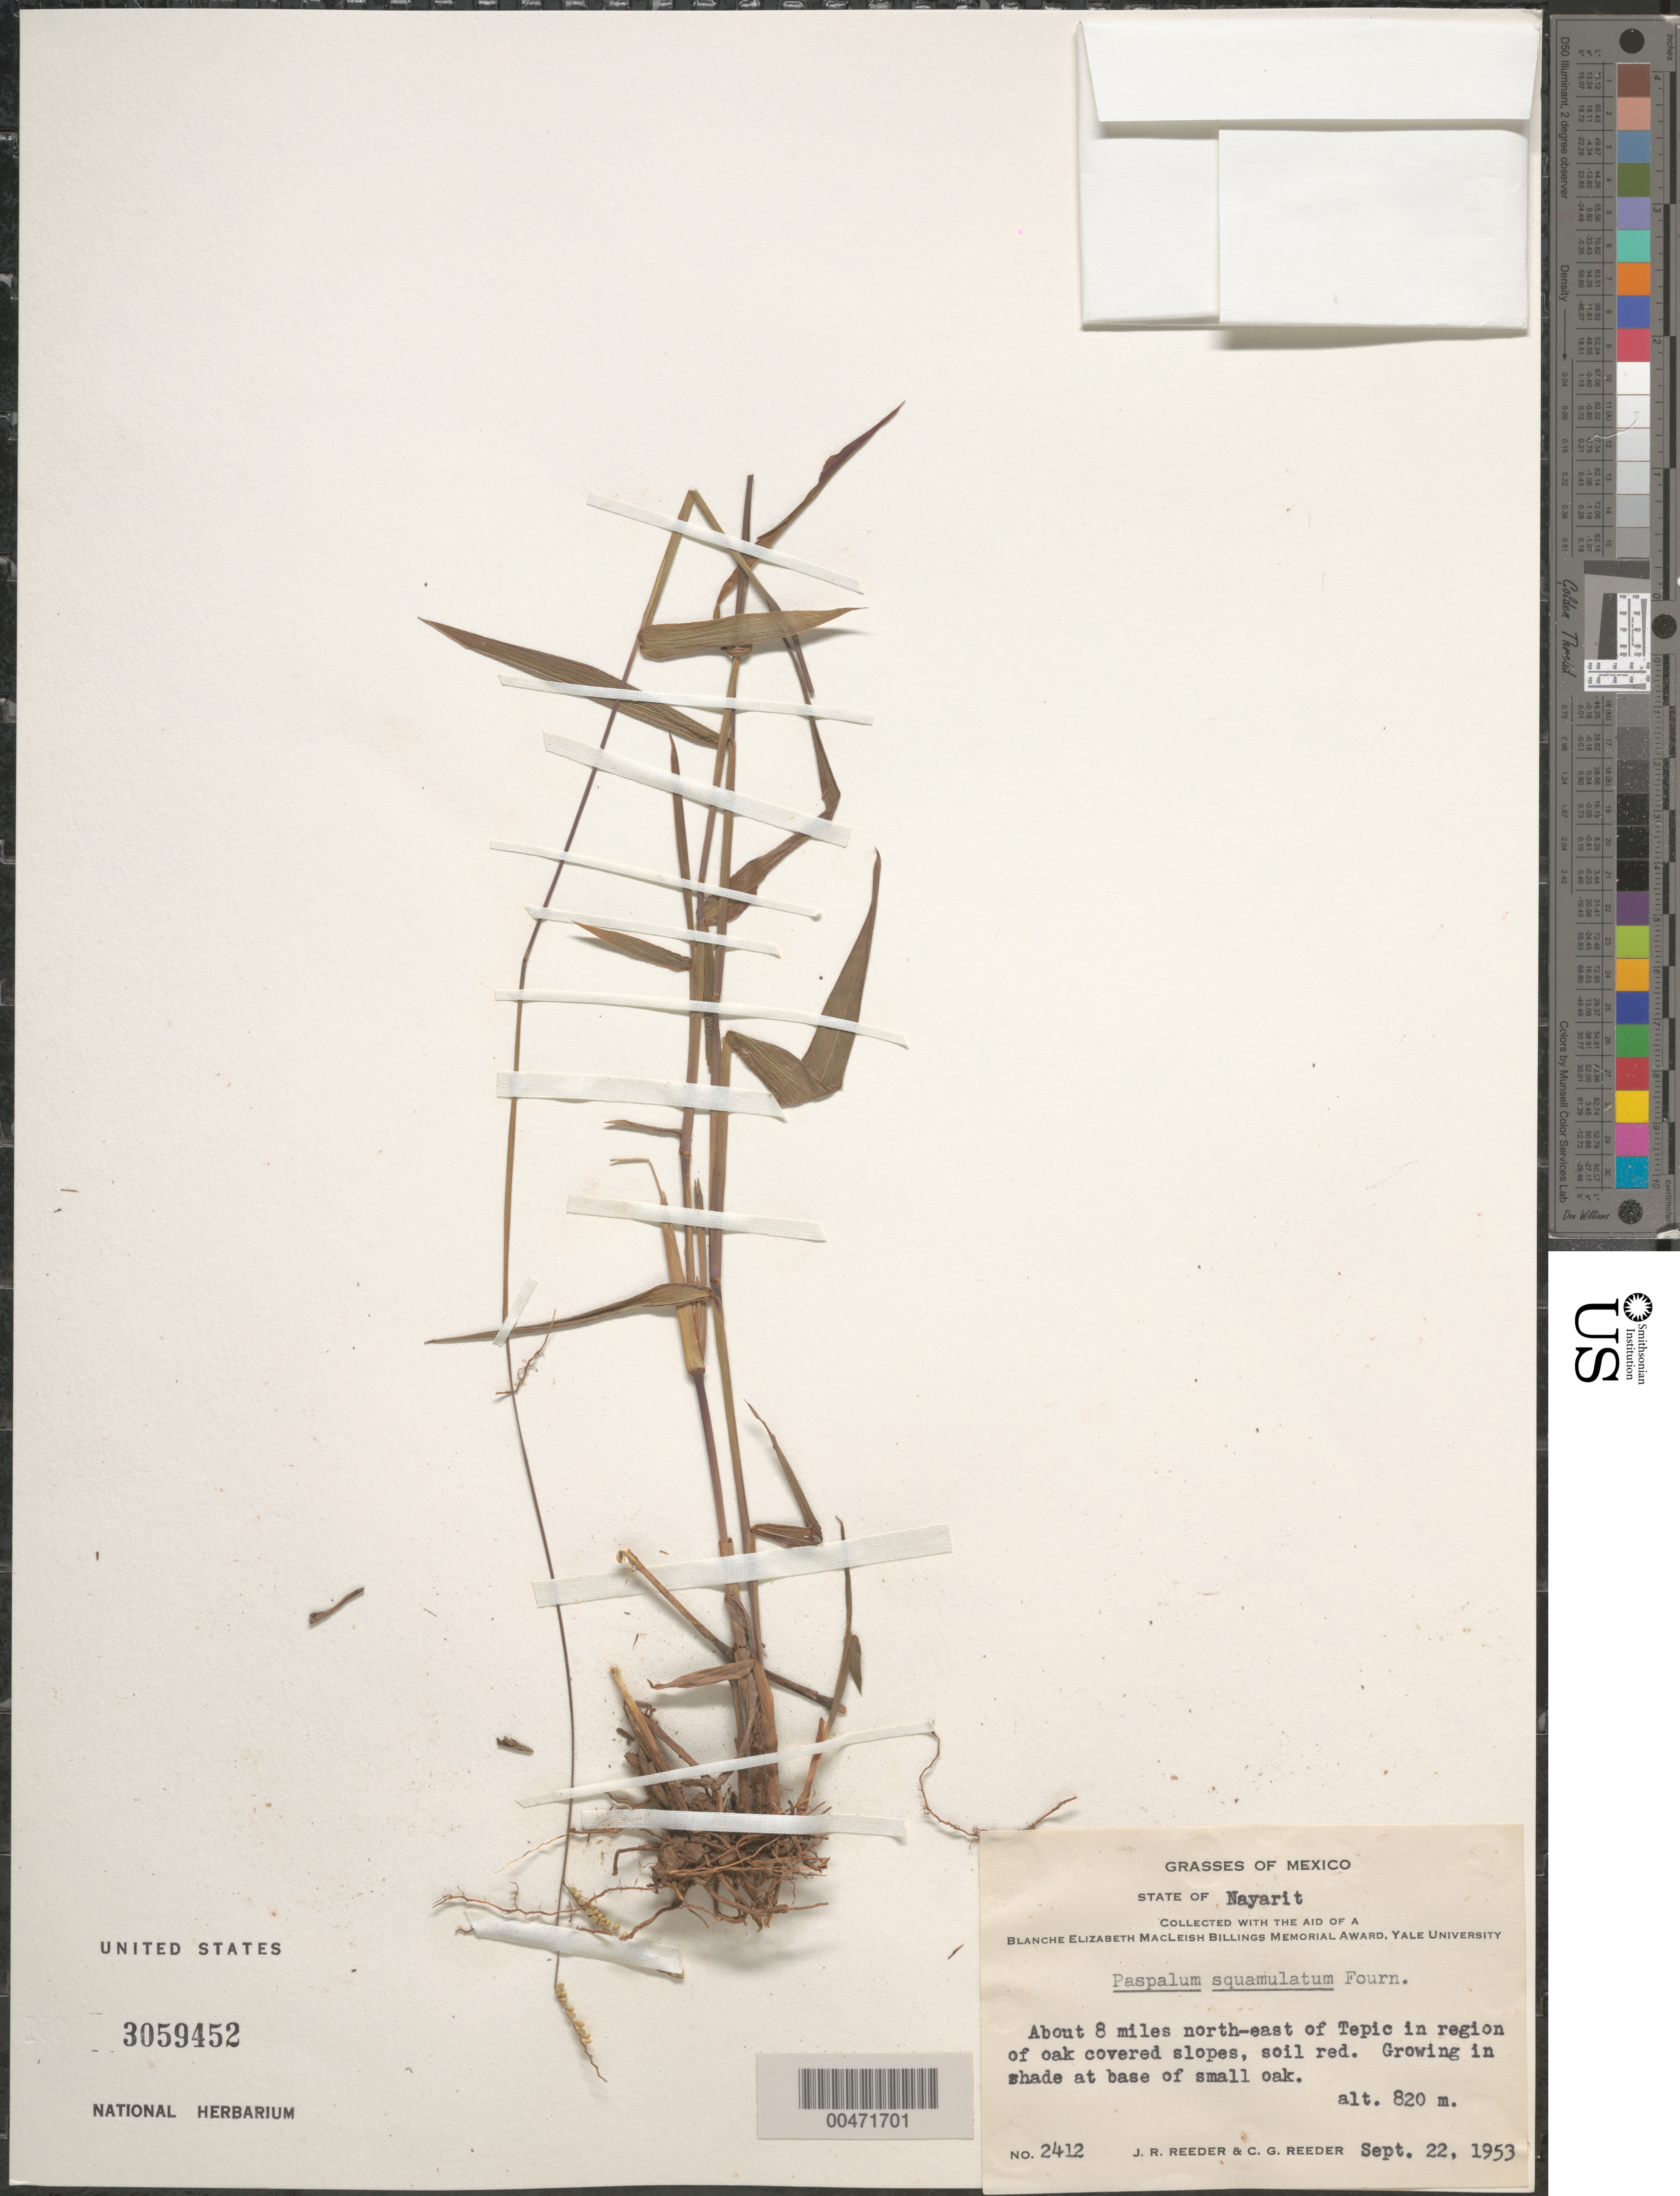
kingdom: Plantae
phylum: Tracheophyta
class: Liliopsida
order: Poales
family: Poaceae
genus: Paspalum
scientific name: Paspalum squamulatum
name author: E. Fourn.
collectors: J. R. Reeder & C. G. Reeder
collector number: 2412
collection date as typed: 22 Sep 1953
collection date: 1953-09-22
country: Mexico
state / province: Nayarit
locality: About 8 mi NE of Tepic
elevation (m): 820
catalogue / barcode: US 3059452